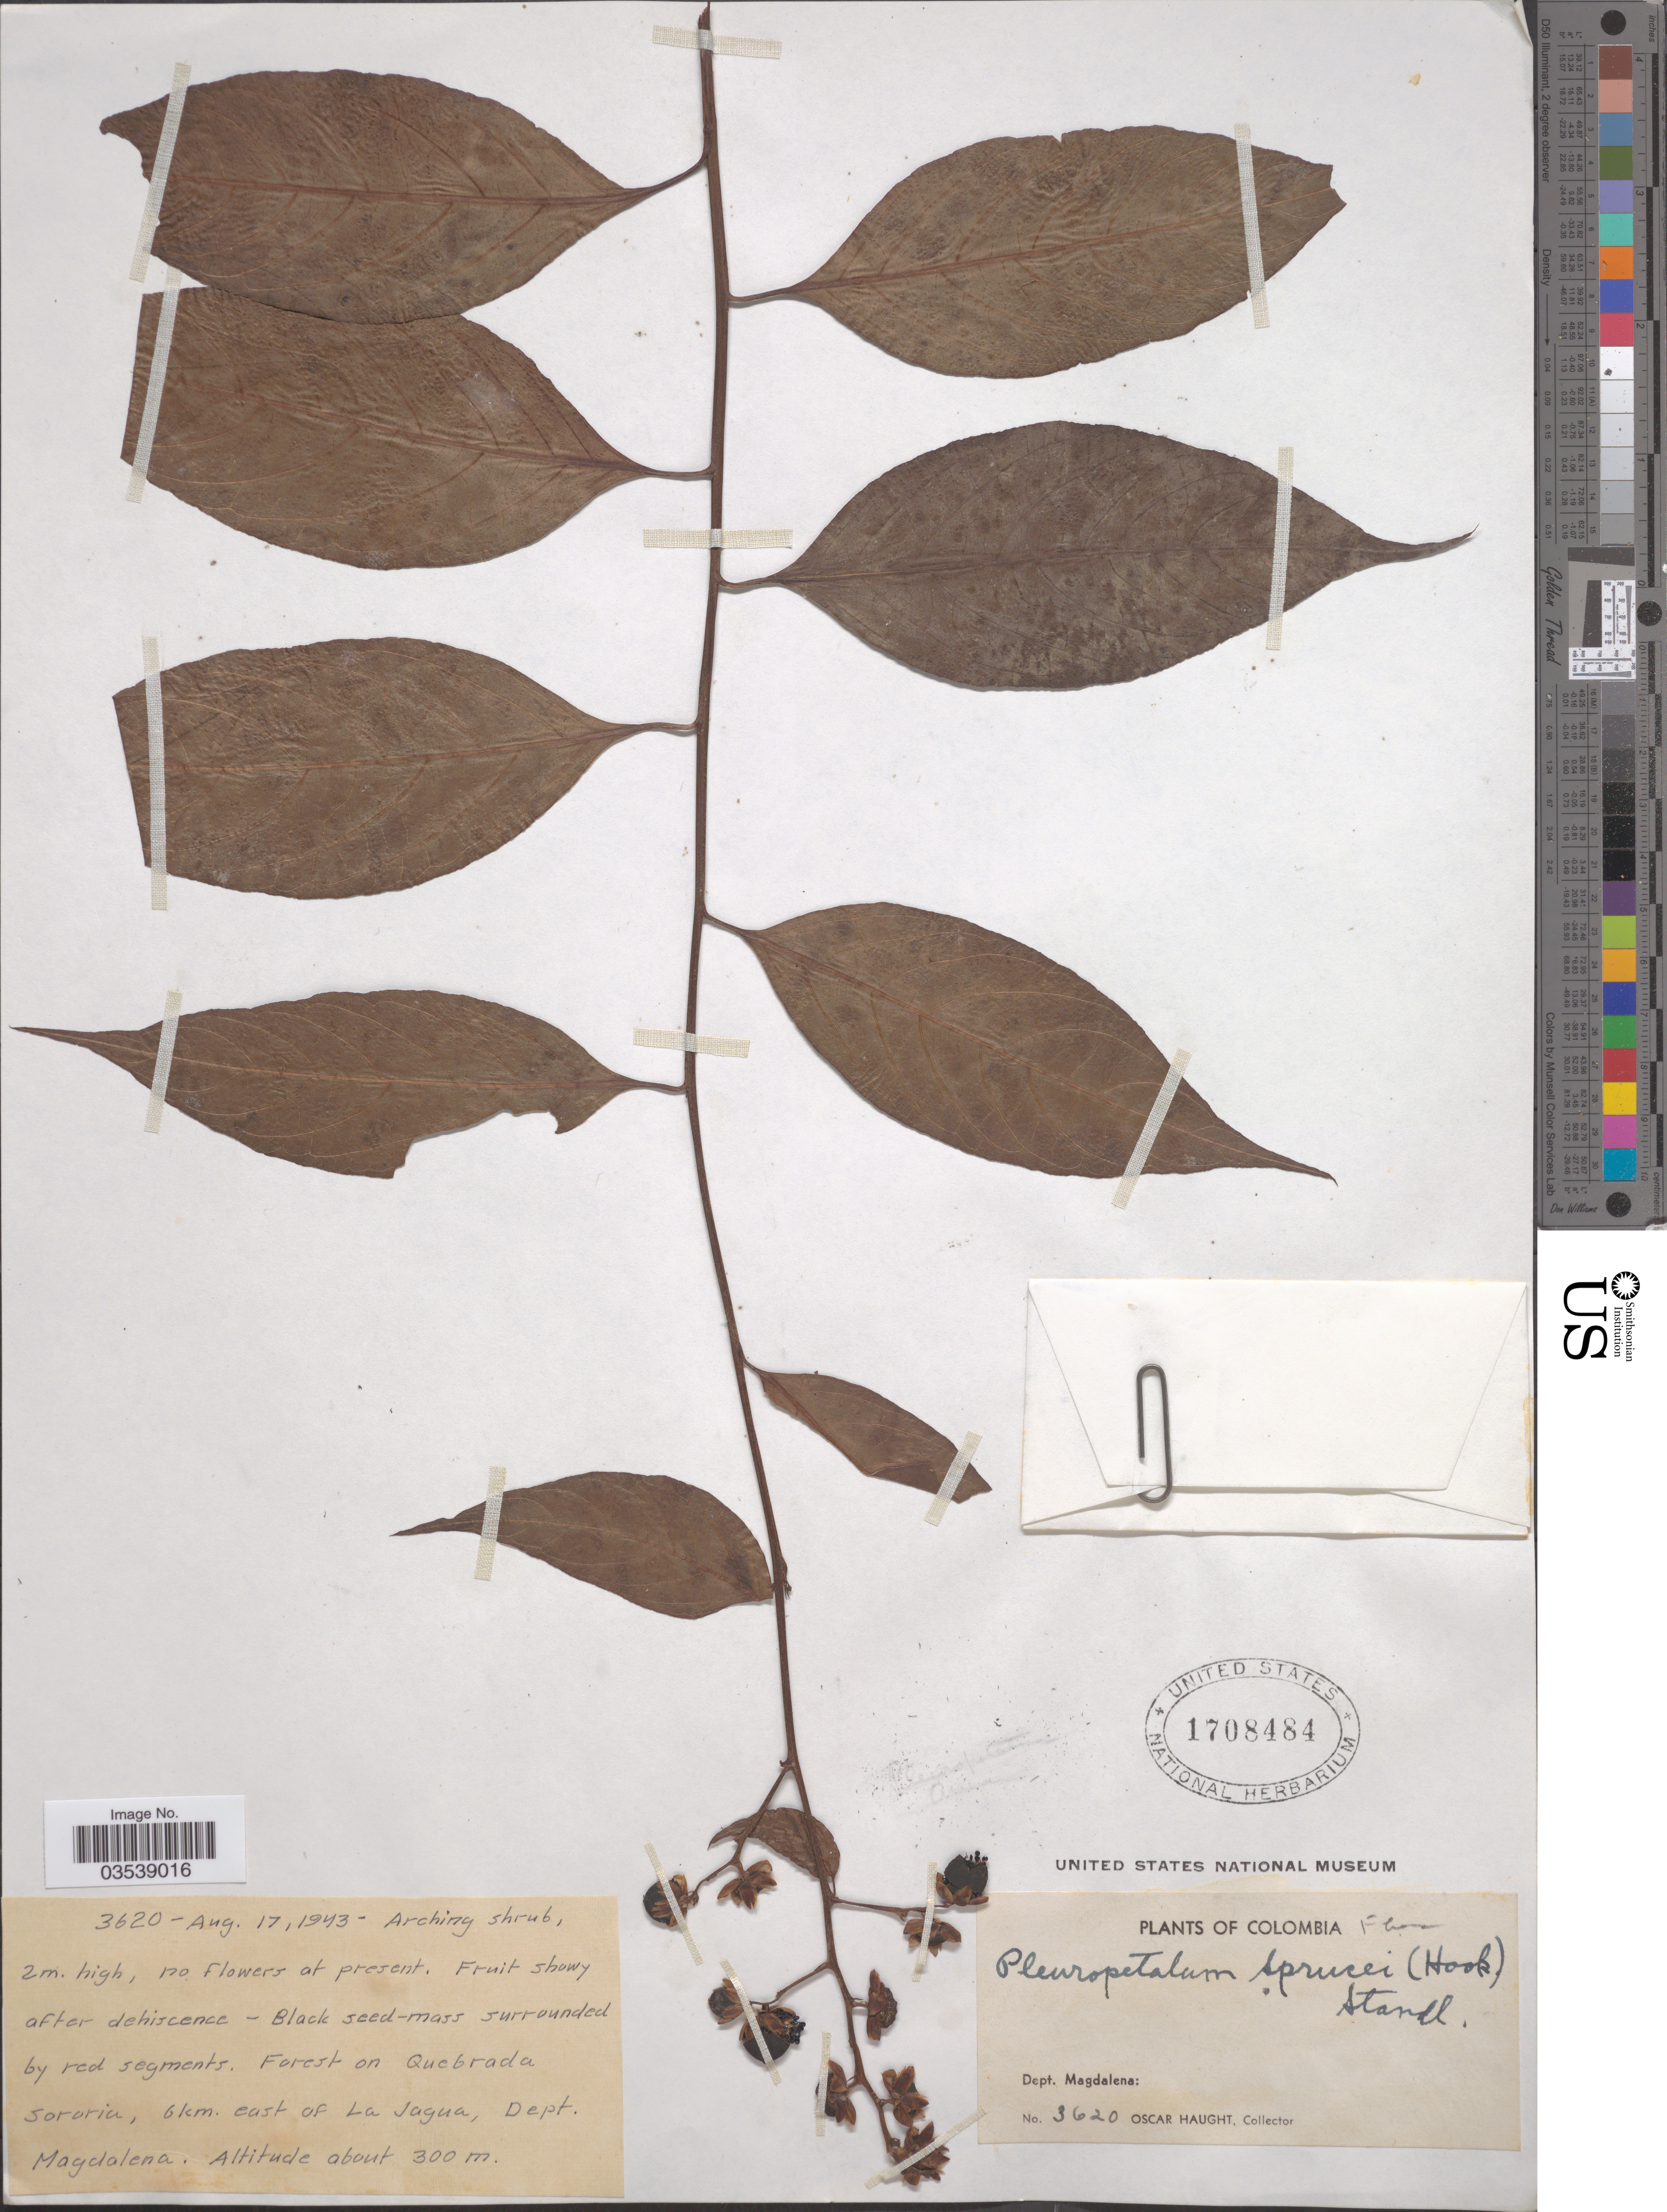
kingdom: Plantae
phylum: Tracheophyta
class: Magnoliopsida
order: Caryophyllales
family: Amaranthaceae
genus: Pleuropetalum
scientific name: Pleuropetalum sprucei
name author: (Hook. f.) Standl.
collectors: O. L. Haught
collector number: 3620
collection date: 1943-08-17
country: Colombia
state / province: Magdalena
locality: Forest on Quebrada Sororia, 6 km. east of La Jagua, Dept. Magdalena.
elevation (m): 300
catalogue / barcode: US 1708484